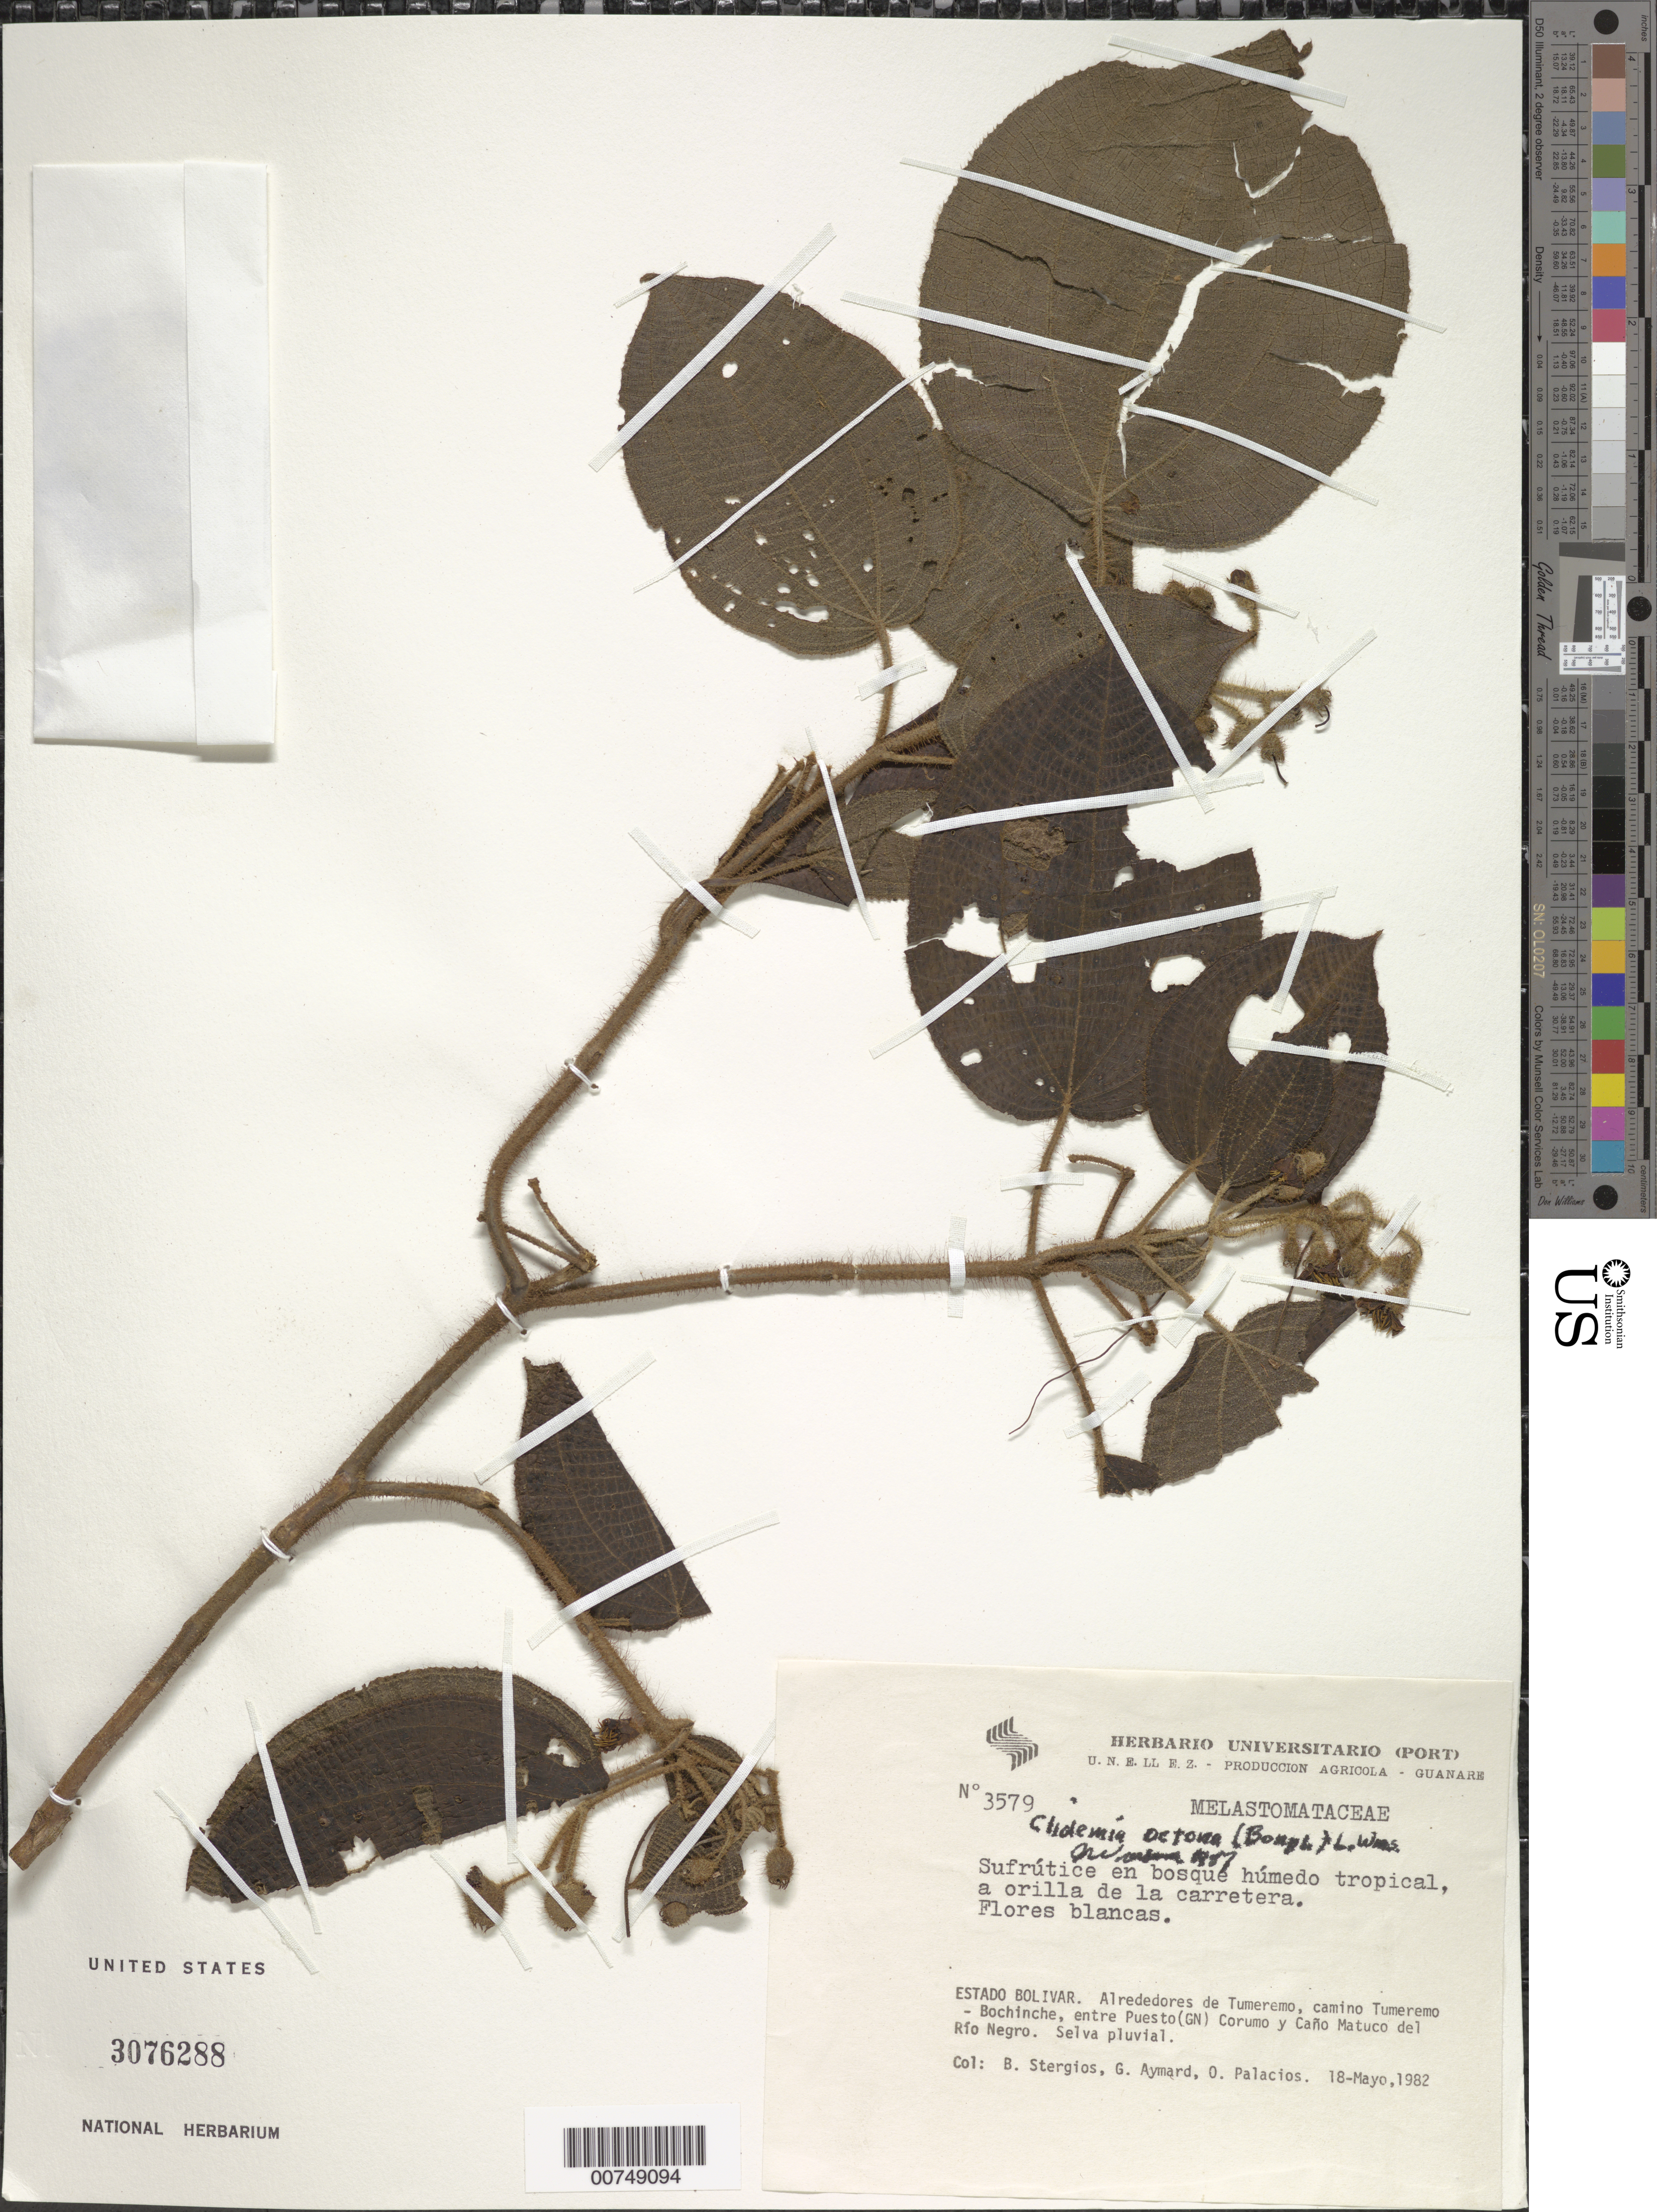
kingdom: Plantae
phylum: Tracheophyta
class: Magnoliopsida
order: Myrtales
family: Melastomataceae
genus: Clidemia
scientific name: Clidemia octona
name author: (Bonpl.) L.O. Williams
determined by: Wurdack, John J., (US), US (UNITED STATES)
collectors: B. G. Stergios, G. A. Aymard & O. Palacios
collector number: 3579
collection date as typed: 18-May-82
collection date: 1982-05-18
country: Venezuela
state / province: Bolívar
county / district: Sifontes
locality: Tumeremo, camino Tumeremo - Bochinche, entre Puesto (GN) Corumo and Caño Matuco del Rio Negro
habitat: Selva pluvial; en bosque humedo tropical, a orilla de la carretera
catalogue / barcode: US 3076288